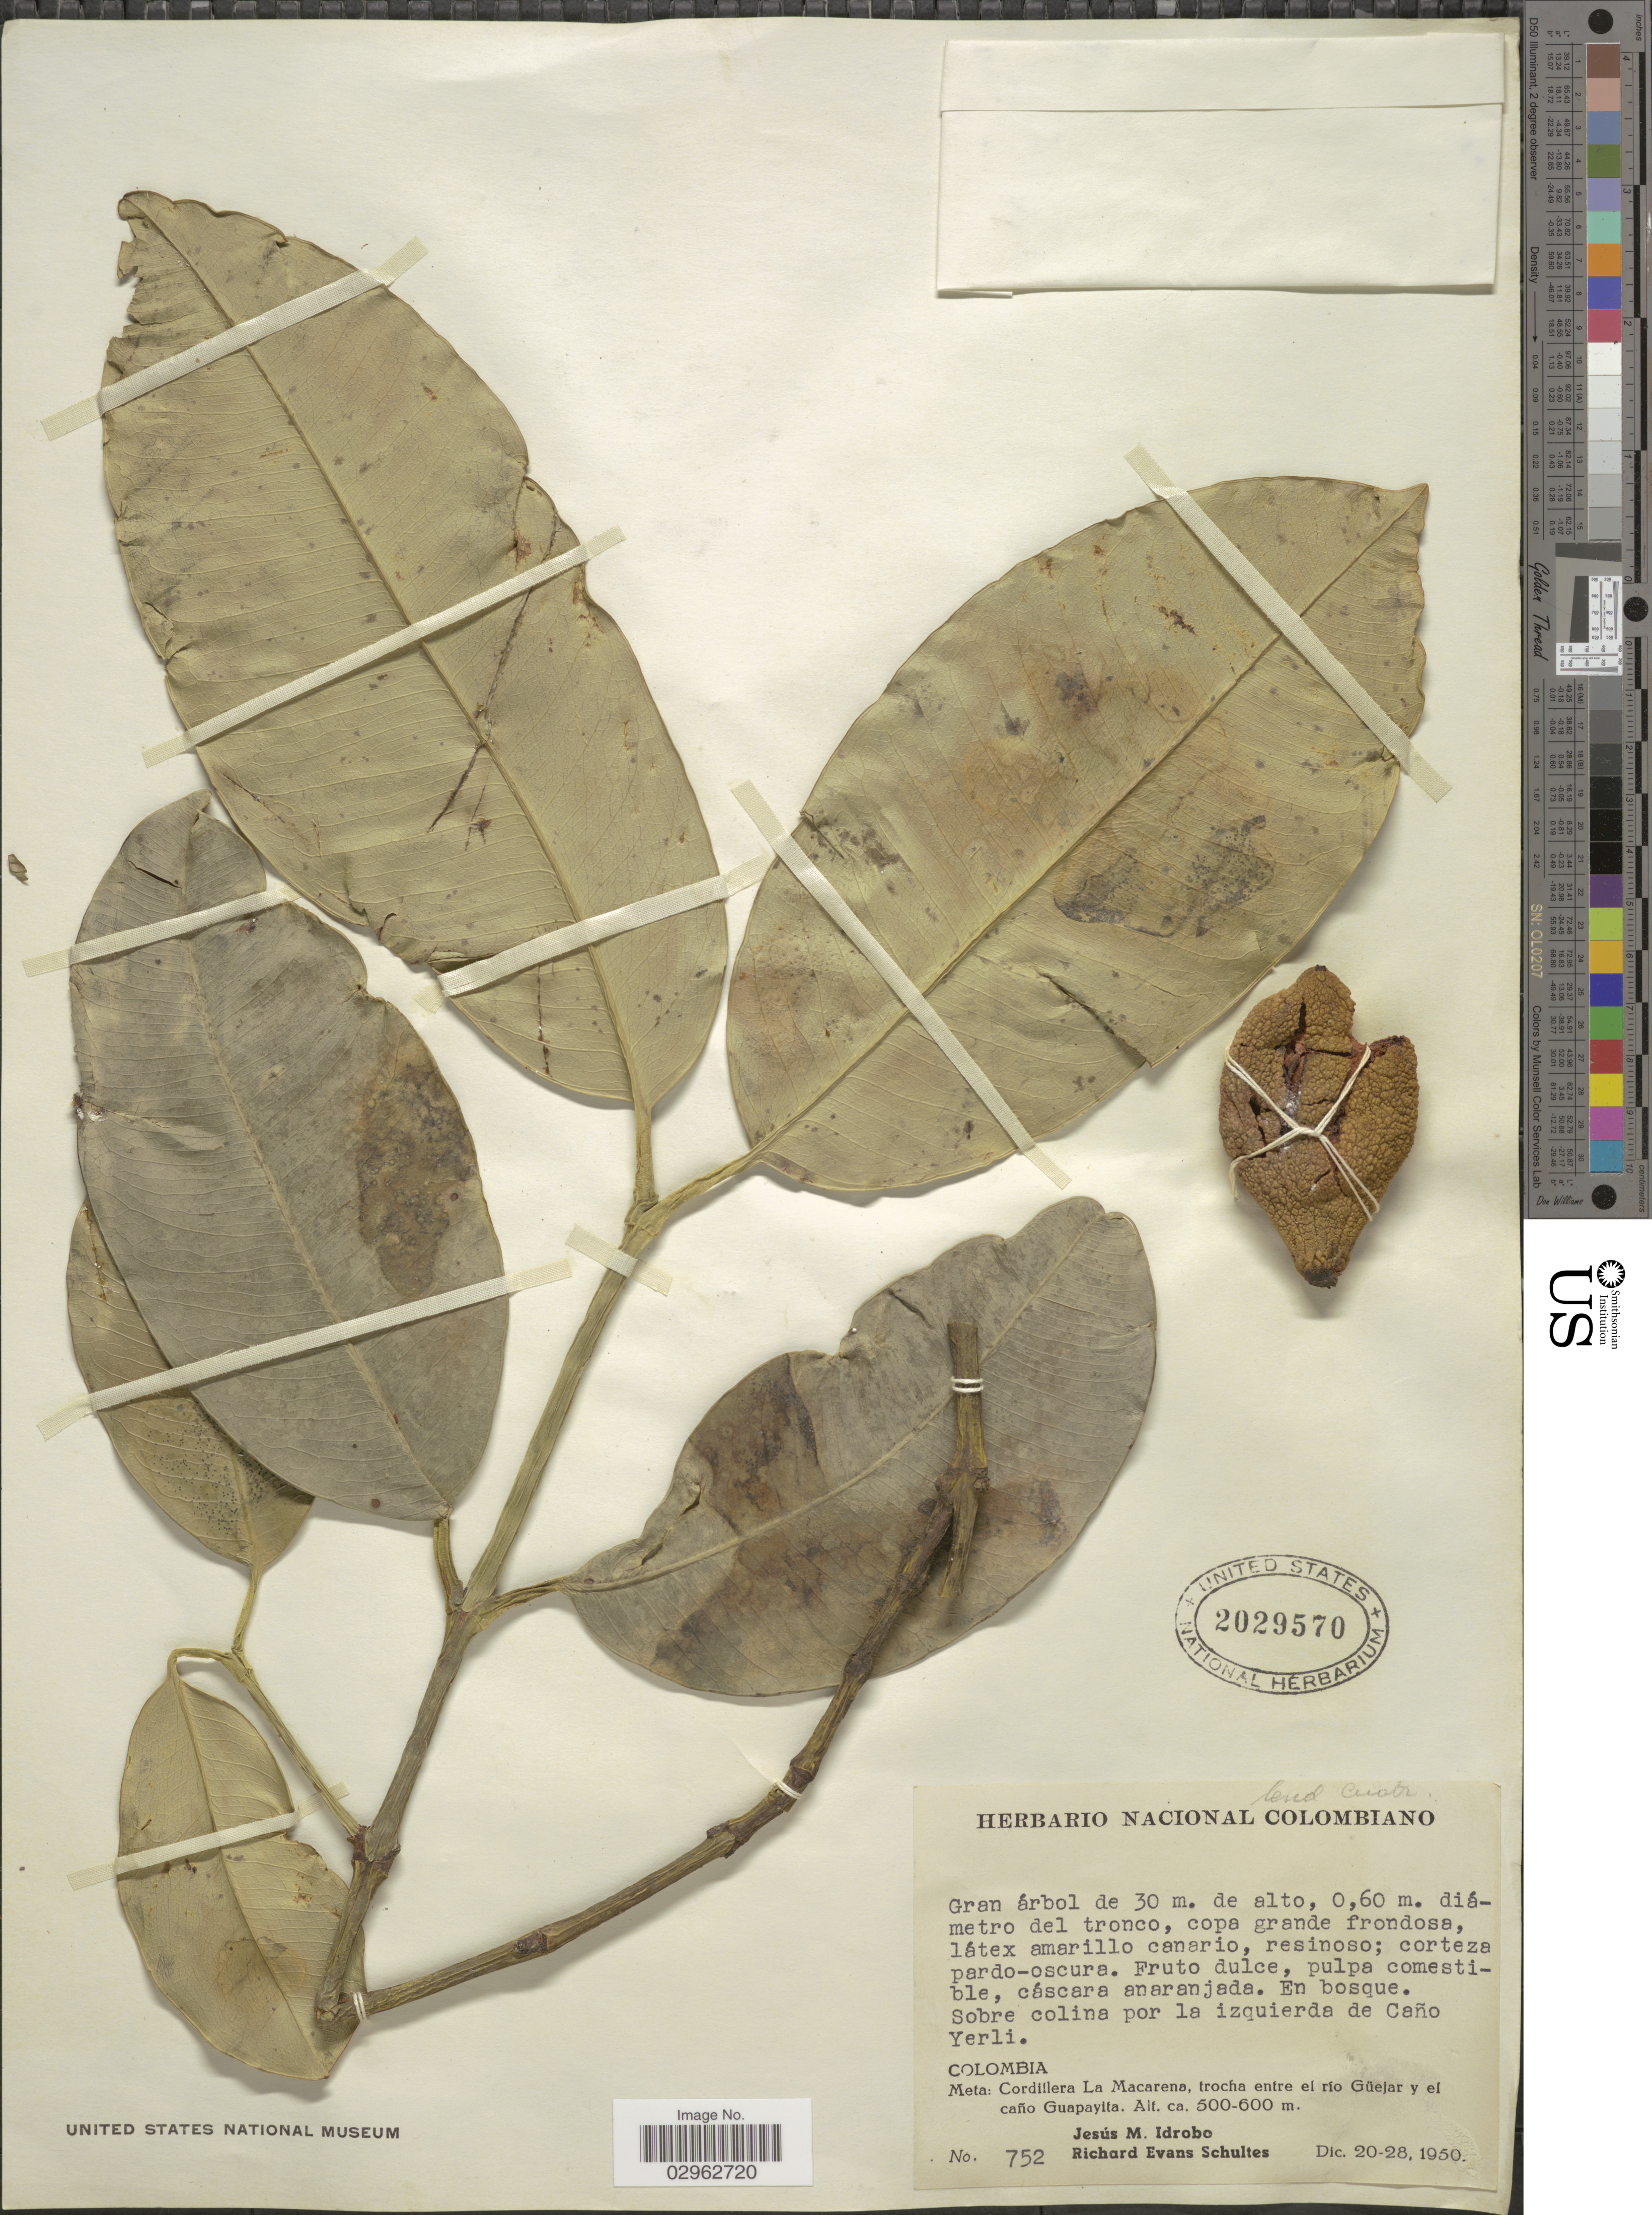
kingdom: Plantae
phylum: Tracheophyta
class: Magnoliopsida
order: Malpighiales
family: Clusiaceae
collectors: R. E. Schultes & I. Cabrera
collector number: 752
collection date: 1950-12-20/1950-12-28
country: Colombia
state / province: Meta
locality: Cordillera La Macarena, trocha entre el río Güejar y el caño Guapayita, Sobre colina por la izquierda de Caño Yerli.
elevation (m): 500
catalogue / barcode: US 2029570